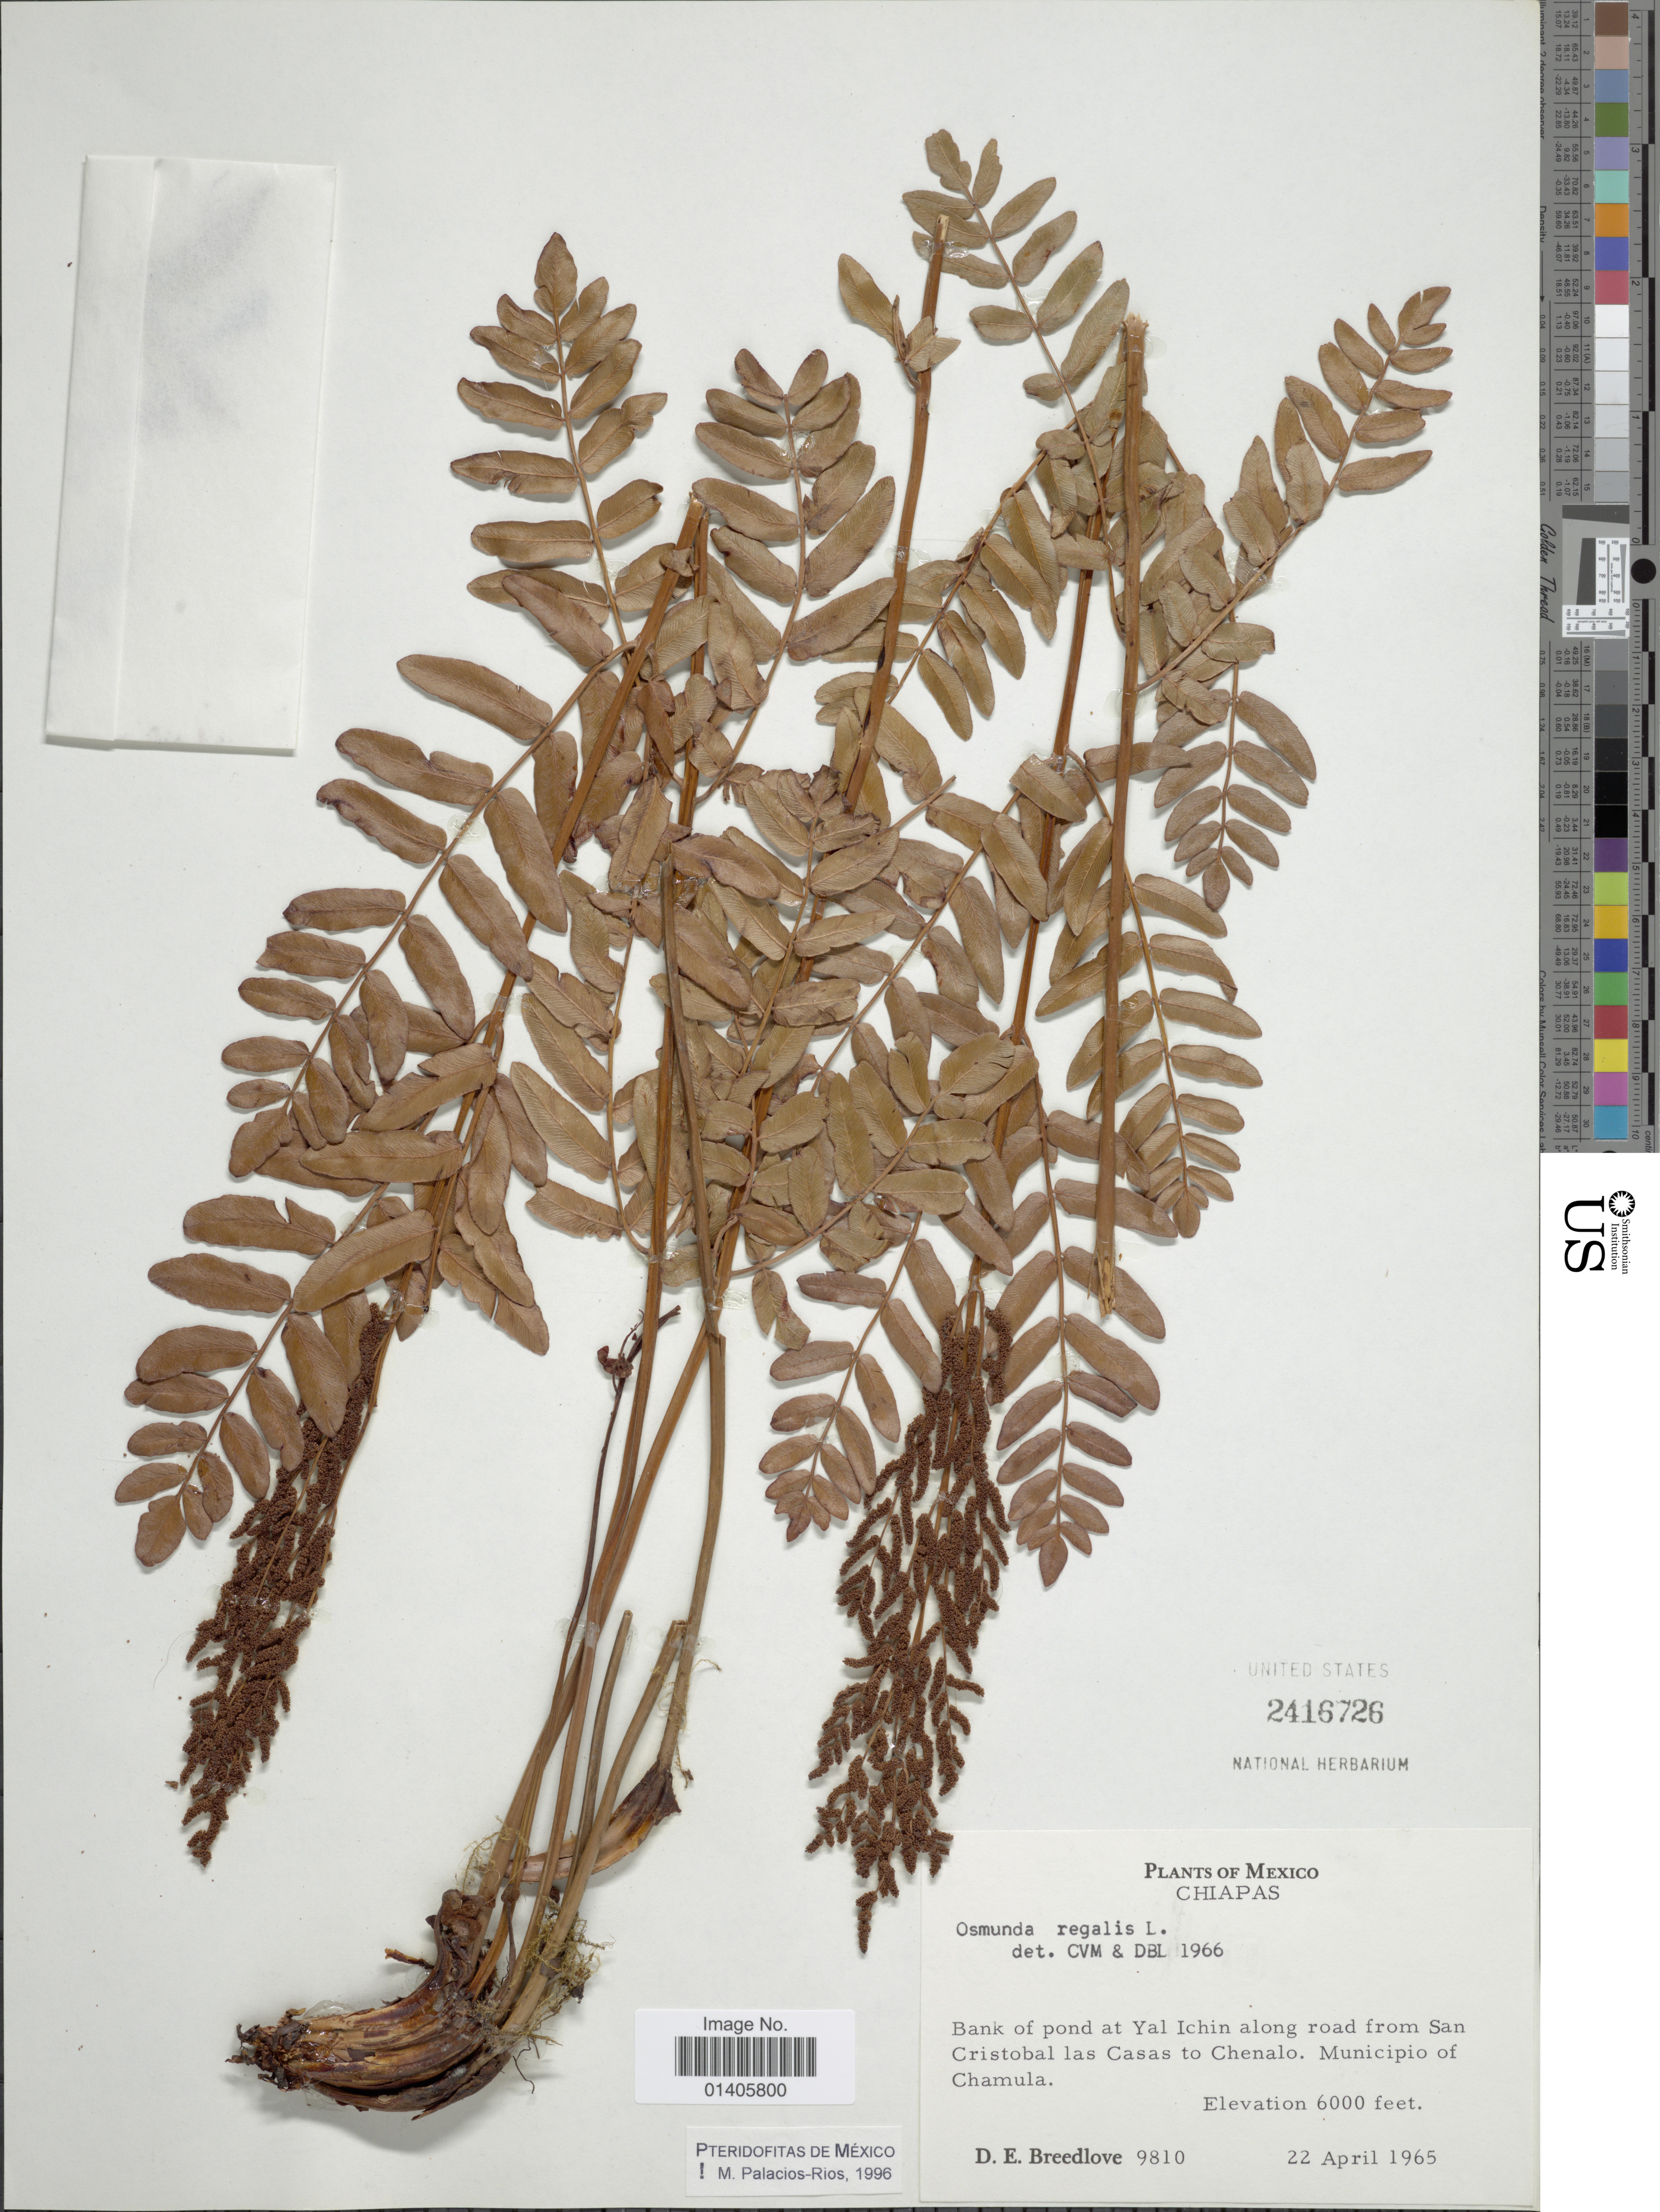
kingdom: Plantae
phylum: Tracheophyta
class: Polypodiopsida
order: Osmundales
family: Osmundaceae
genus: Osmunda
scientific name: Osmunda regalis var. spectabilis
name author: (Willd.) A. Gray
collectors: D. E. Breedlove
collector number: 9810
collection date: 1965-04-22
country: Mexico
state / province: Chiapas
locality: Bank of pond at Yal Ichin along road from San Cristobal las Casas to Chenalo. Municipio of Chamula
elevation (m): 1829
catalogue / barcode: US 2416726